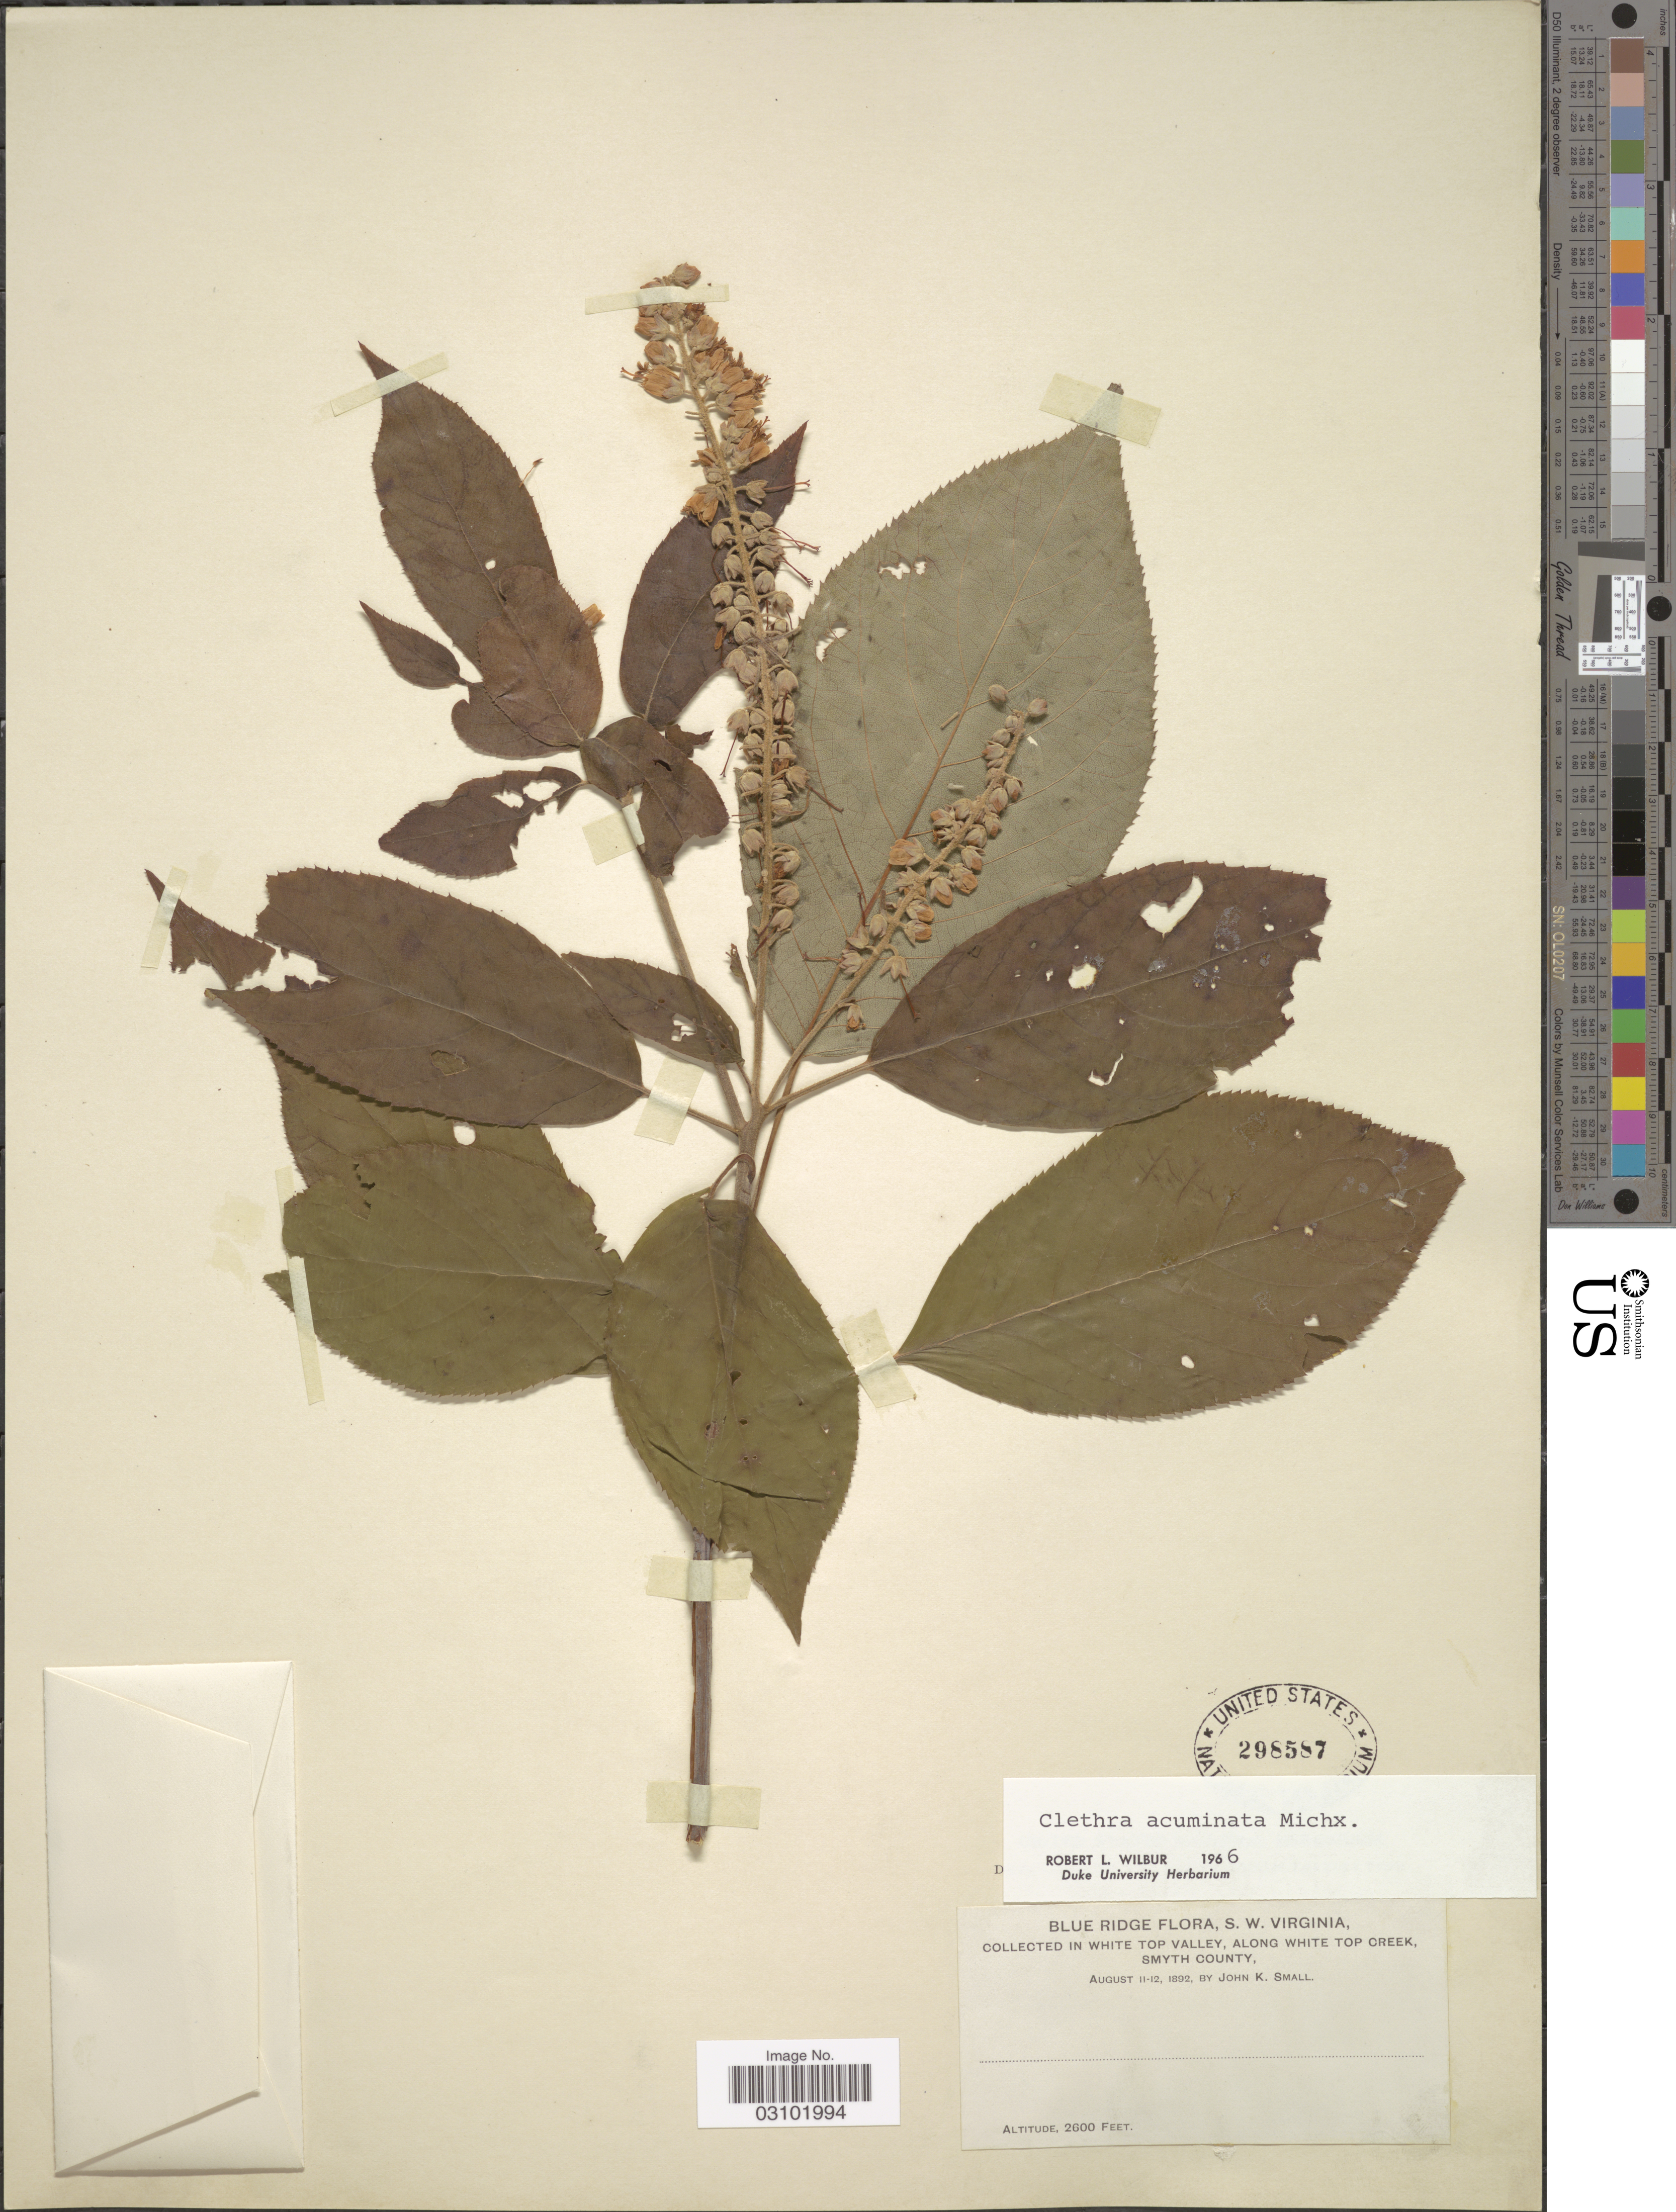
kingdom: Plantae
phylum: Tracheophyta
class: Magnoliopsida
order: Ericales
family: Clethraceae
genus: Clethra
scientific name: Clethra acuminata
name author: Michx.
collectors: J. K. Small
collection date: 1892-08-11/1892-08-12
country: United States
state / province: Virginia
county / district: Smyth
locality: Blue Ridge, S. W. Virginia, in White Top Valley, along White Top Creek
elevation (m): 792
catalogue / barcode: US 298587